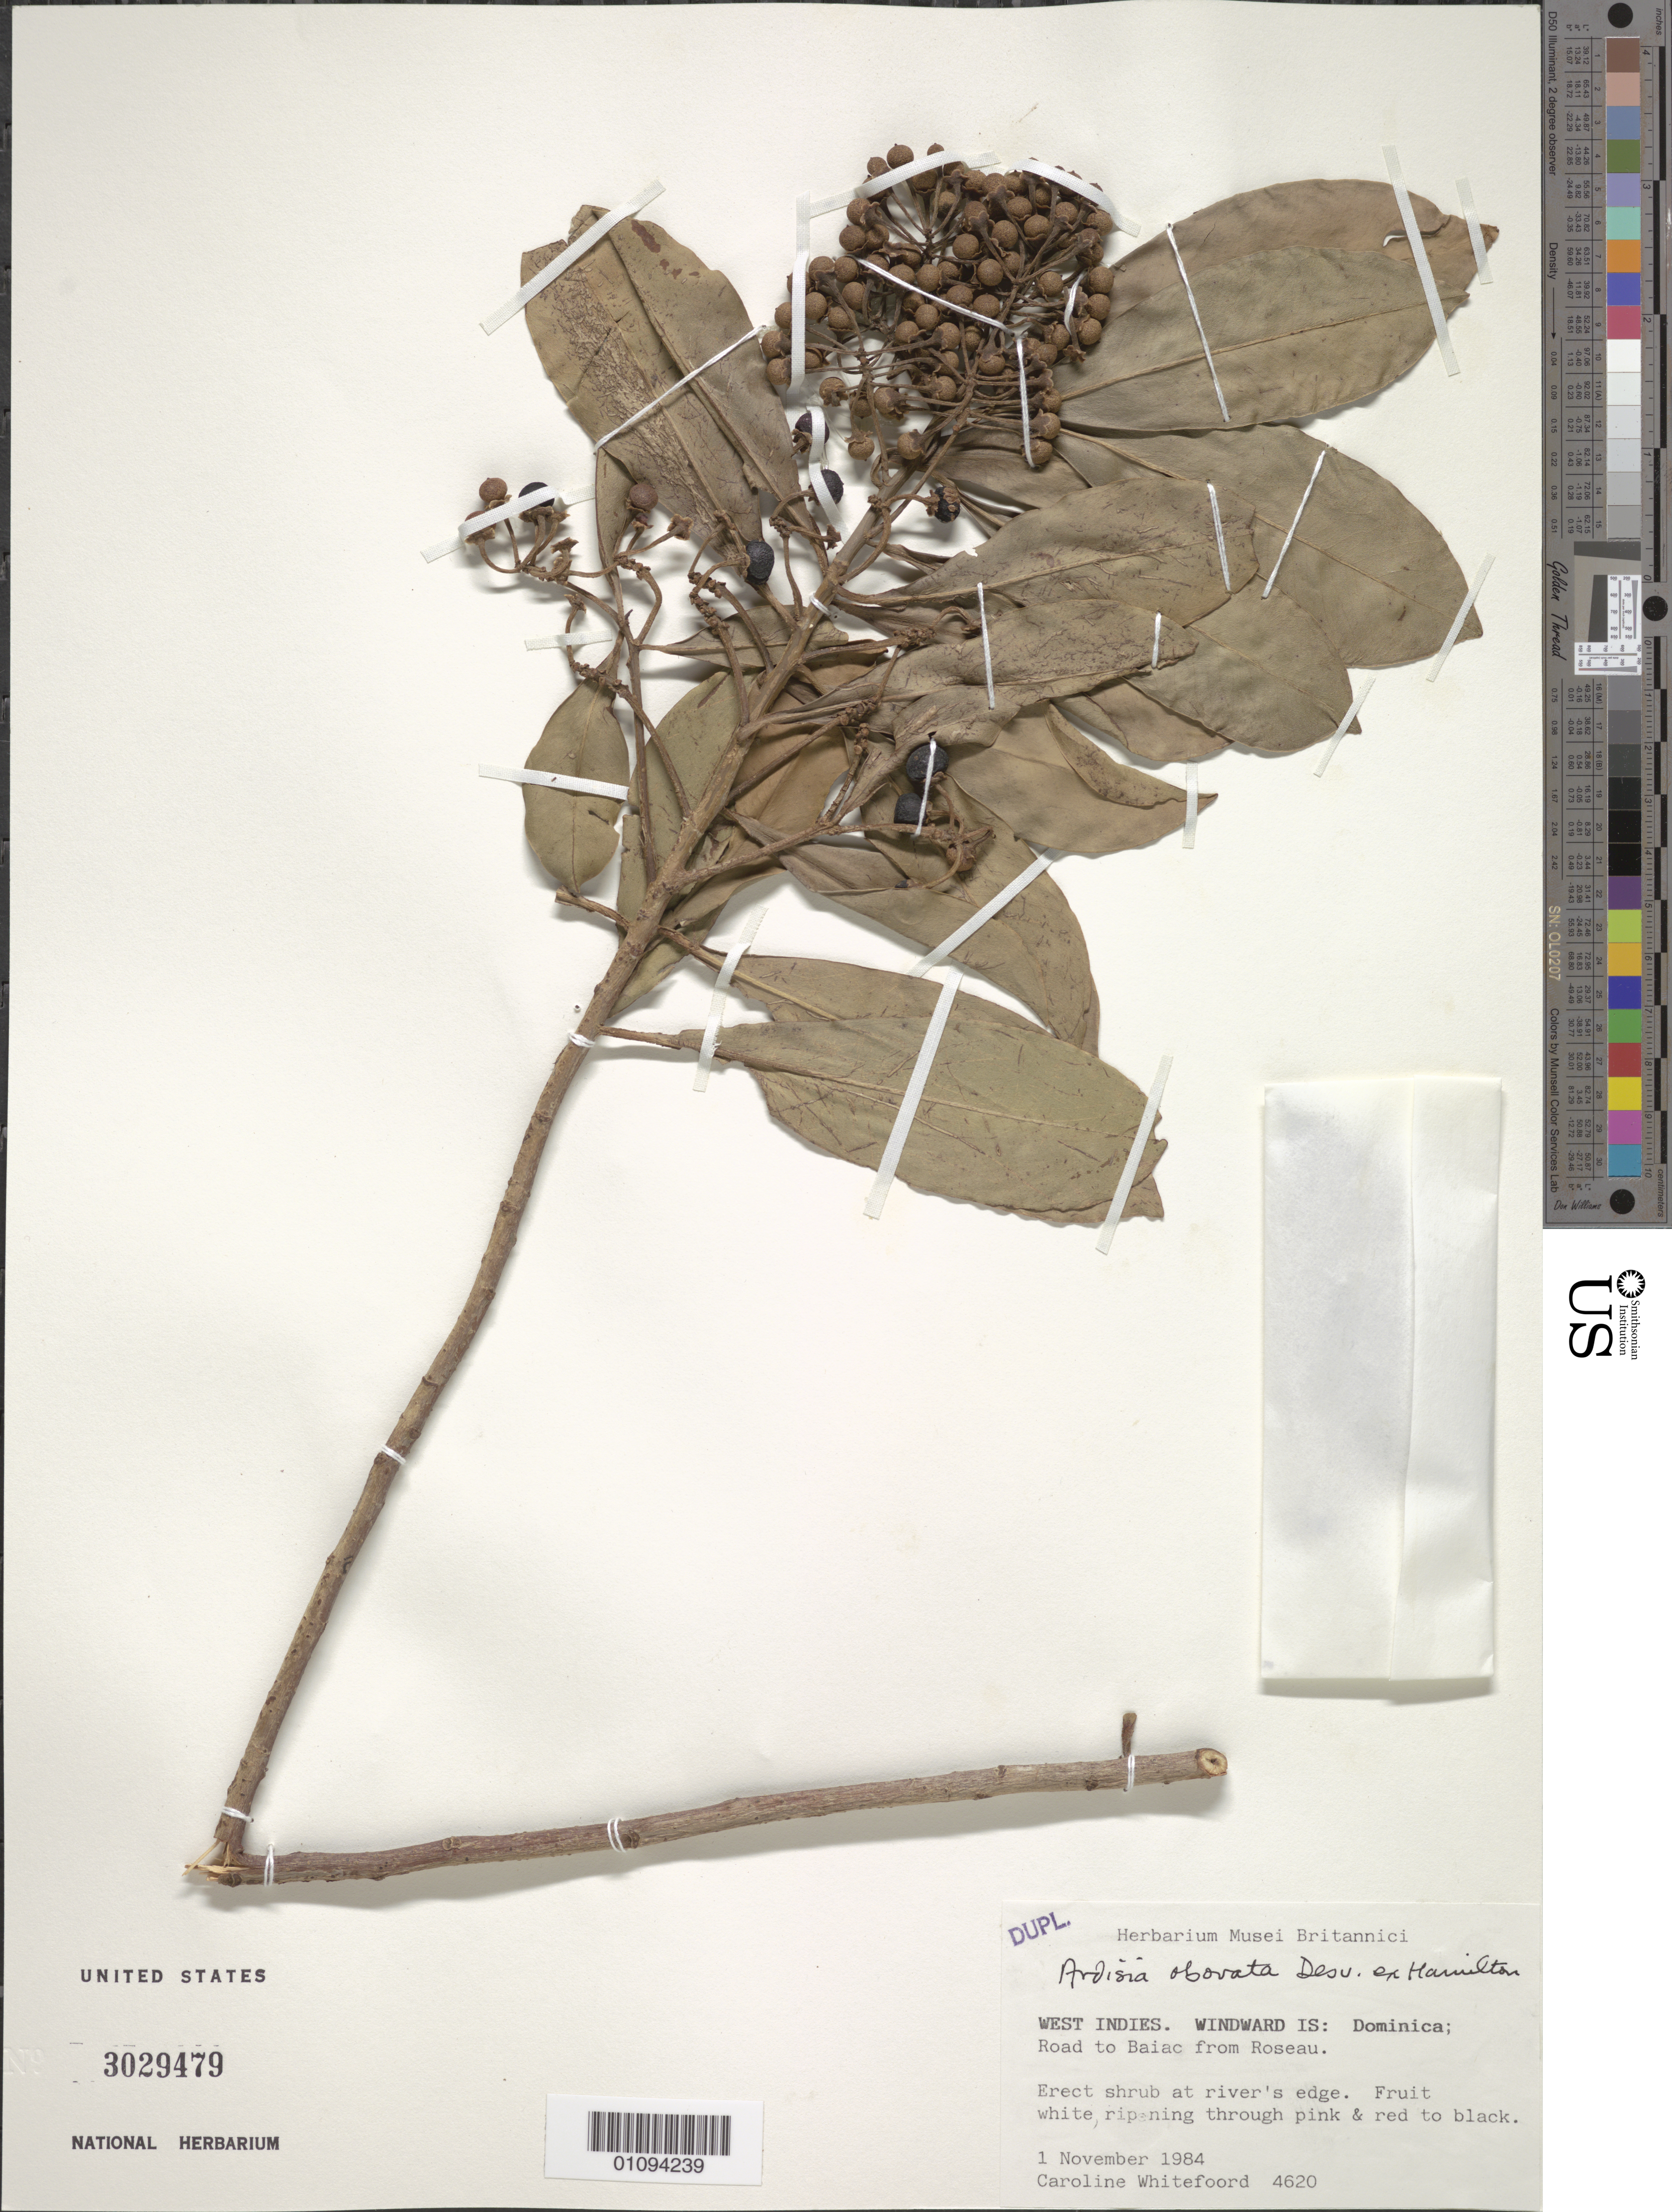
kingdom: Plantae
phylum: Tracheophyta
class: Magnoliopsida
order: Ericales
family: Primulaceae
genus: Ardisia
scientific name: Ardisia obovata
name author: Desv. ex Ham.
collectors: C. Whitefoord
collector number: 4620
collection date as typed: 01 Nov 1984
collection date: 1984-11-01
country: Dominica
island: Dominica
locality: Windward Island, road to Baiac from Roseau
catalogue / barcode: US 3029479